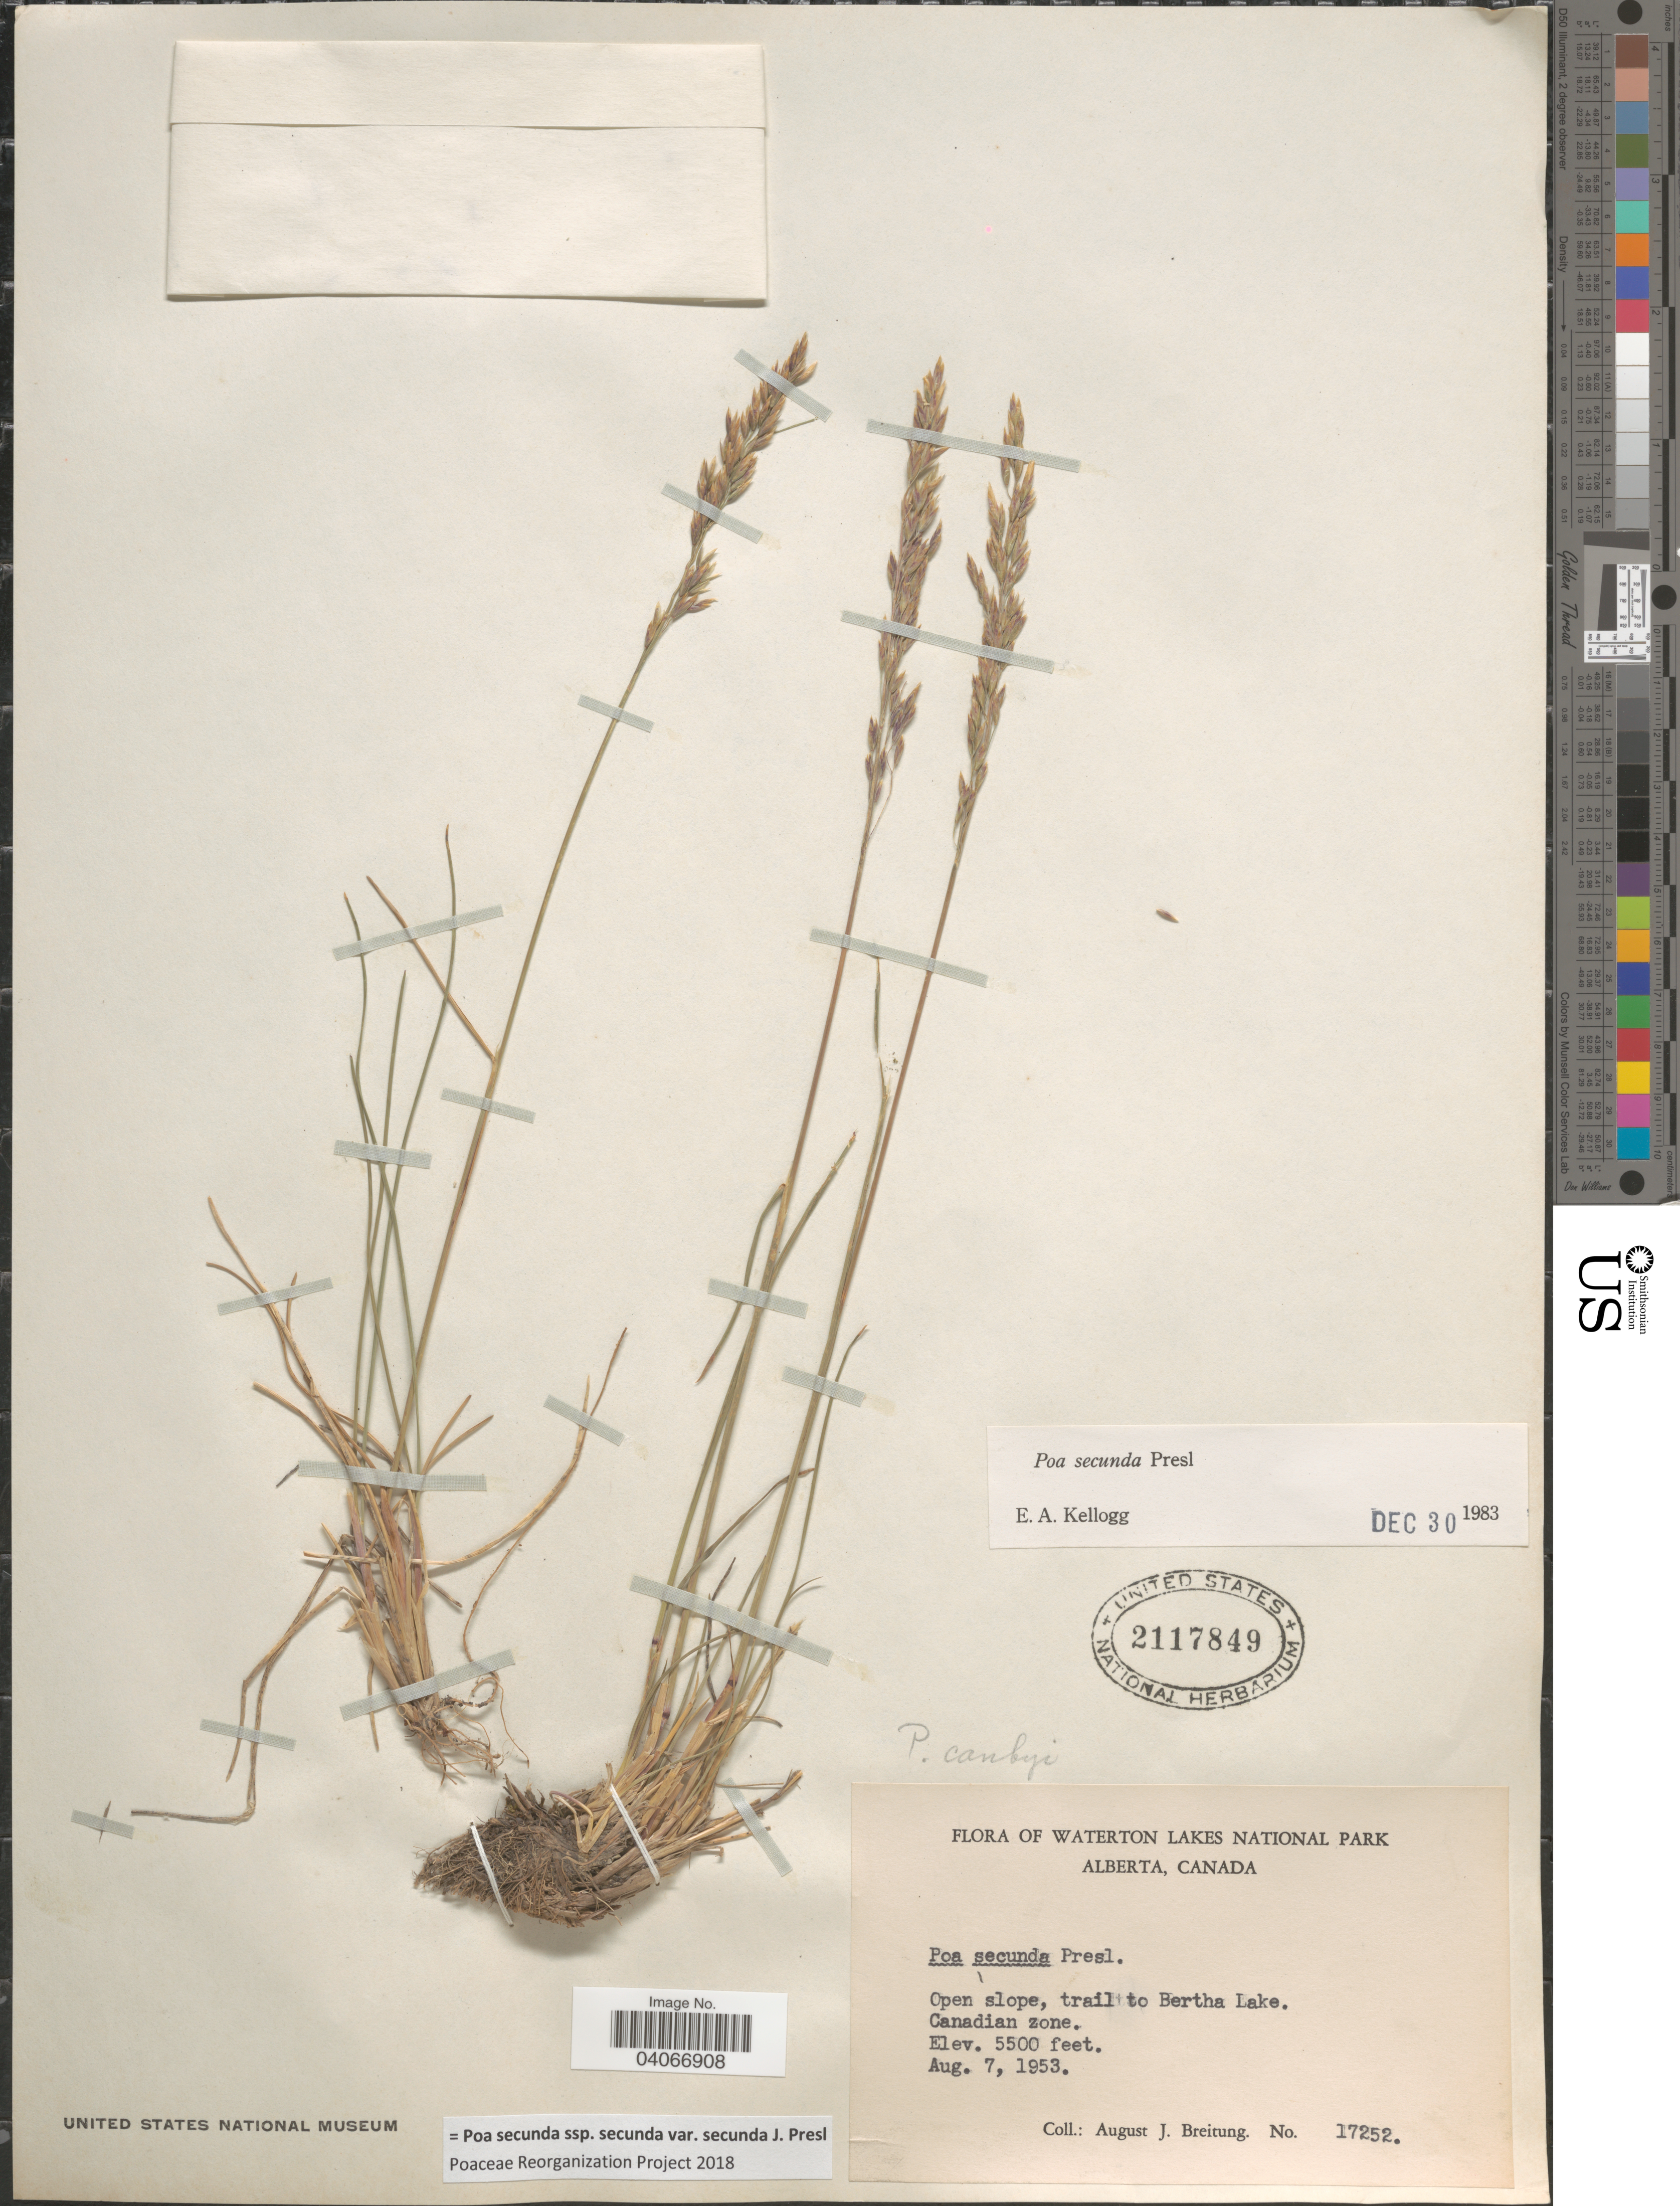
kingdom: Plantae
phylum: Tracheophyta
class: Liliopsida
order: Poales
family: Poaceae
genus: Poa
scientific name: Poa secunda subsp. secunda var. secunda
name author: J. Presl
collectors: A. Breitung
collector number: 17252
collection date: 1953-08-07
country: Canada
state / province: Alberta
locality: Waterton Lakes National Park. Open slope, trail to Bertha Lake. Canadian zone.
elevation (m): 1676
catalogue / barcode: US 2117849